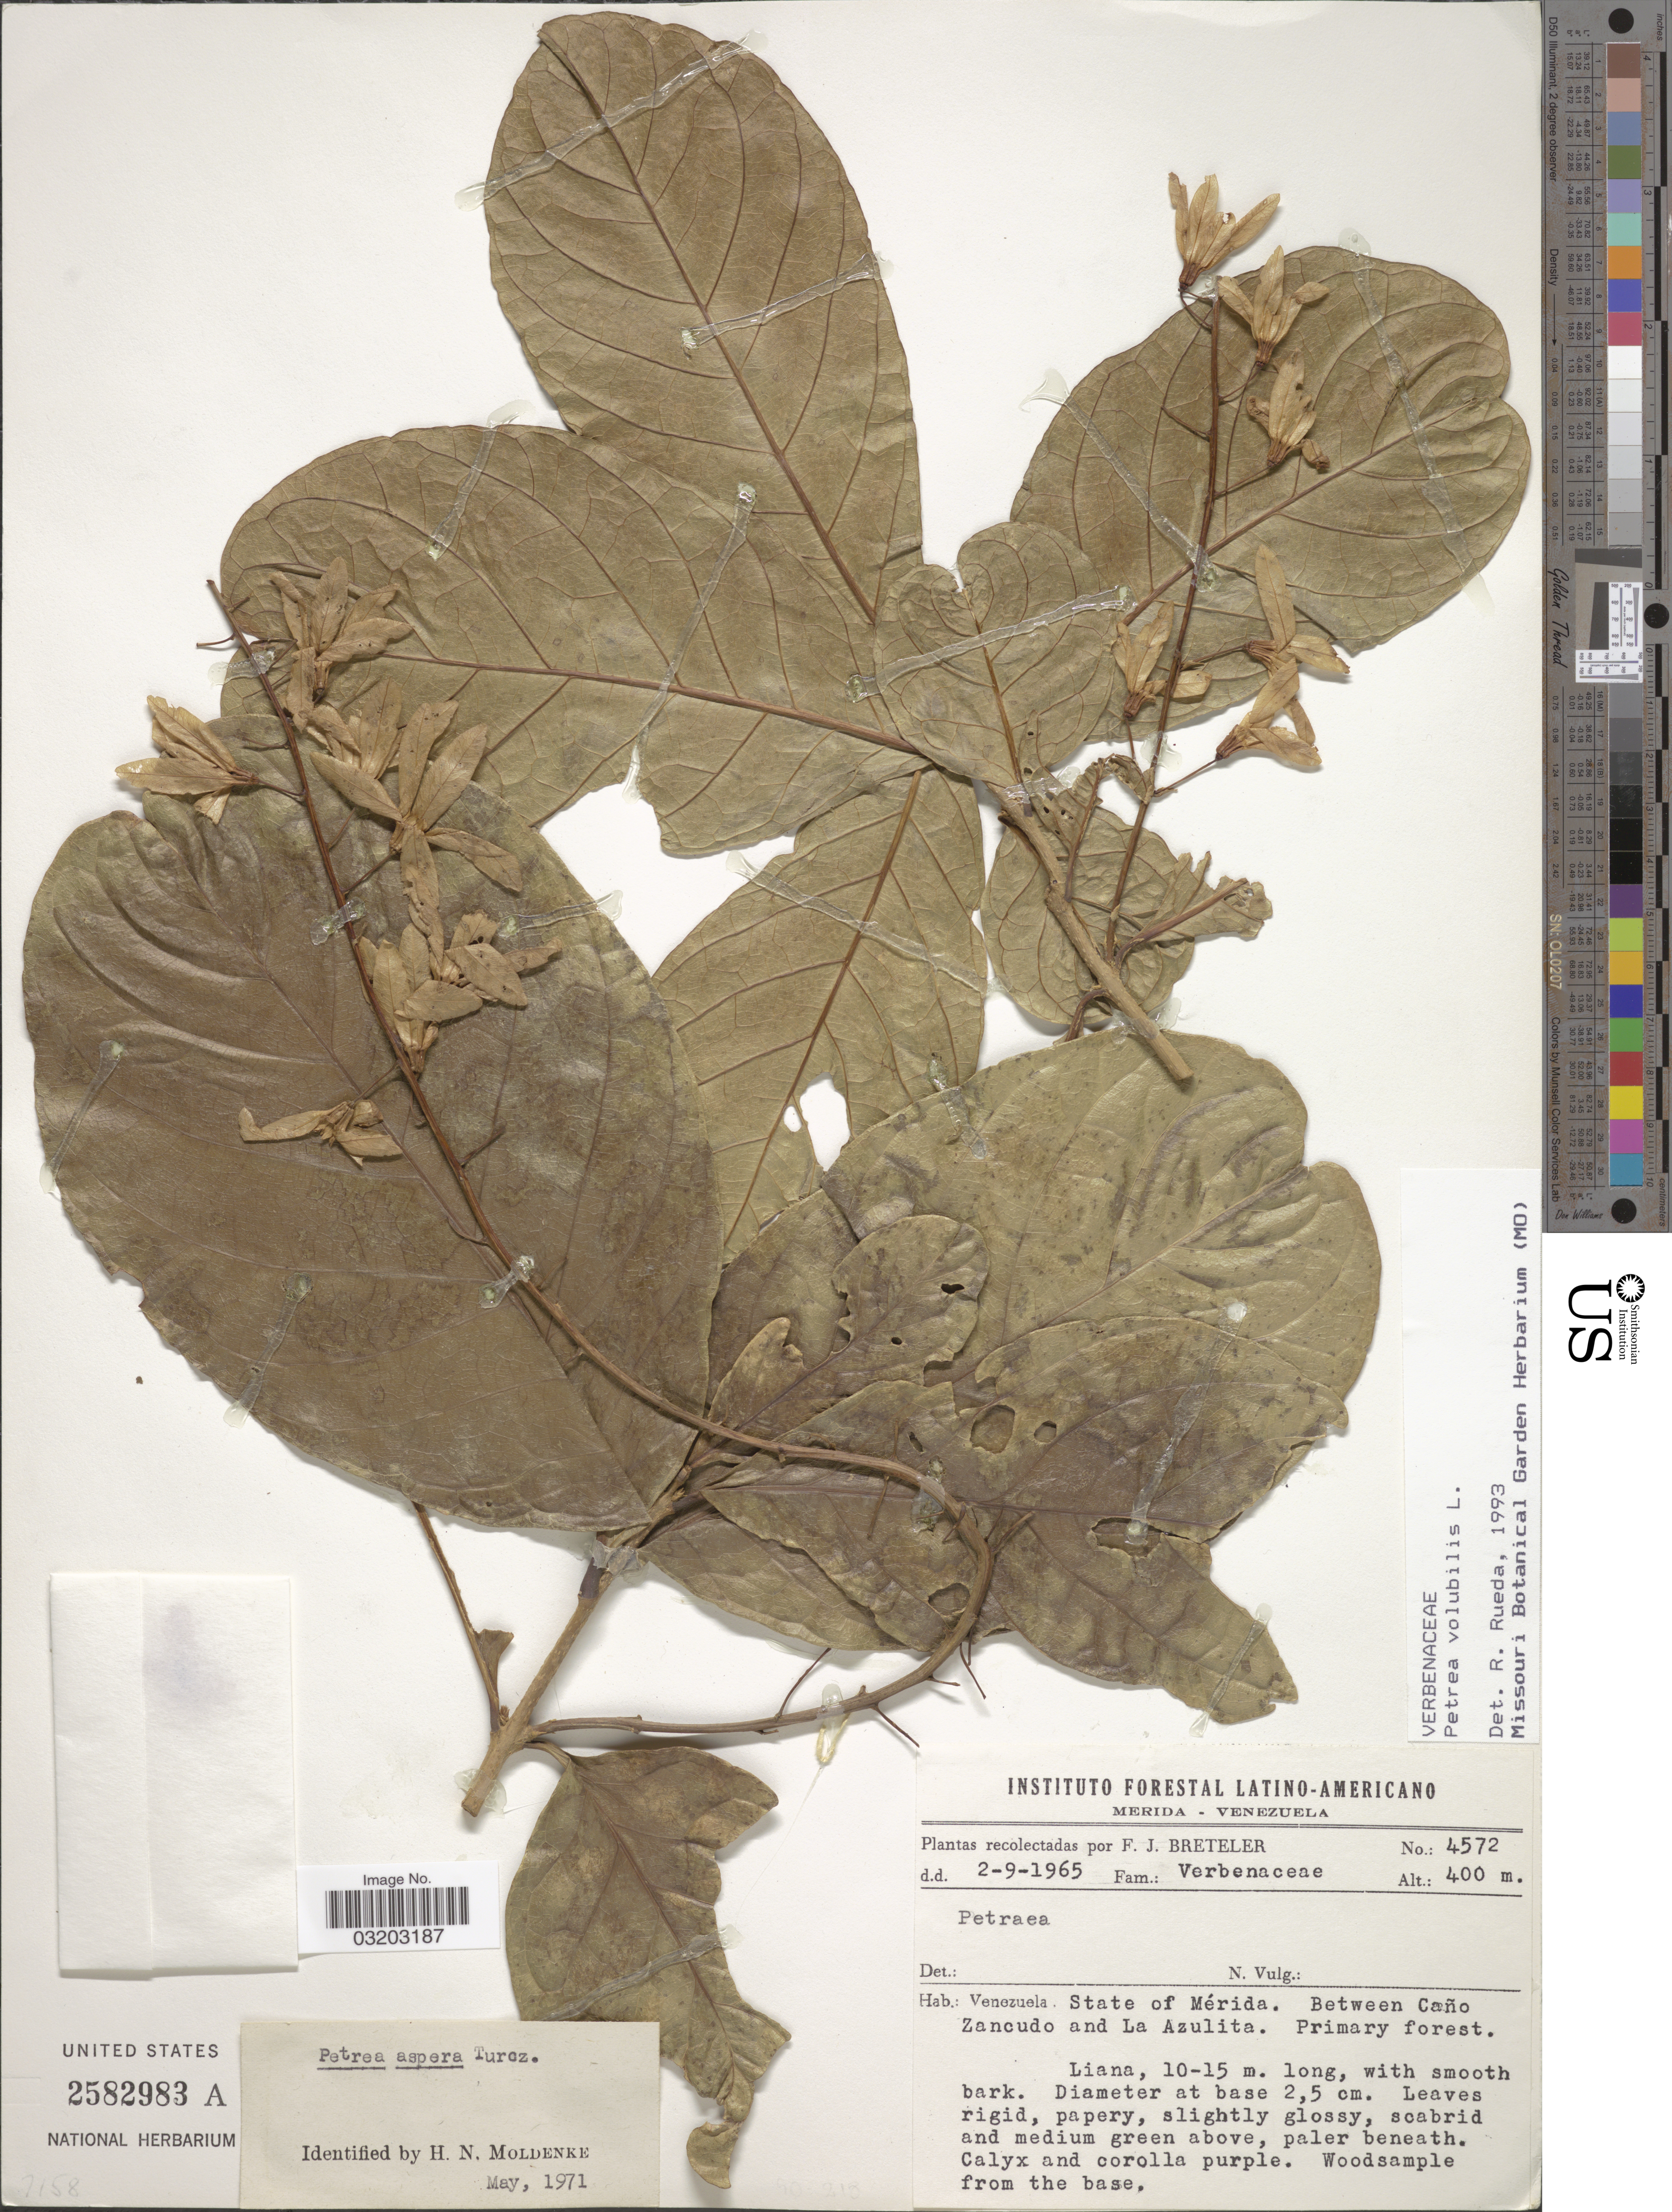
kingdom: Plantae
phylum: Tracheophyta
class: Magnoliopsida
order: Lamiales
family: Verbenaceae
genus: Petrea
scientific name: Petrea volubilis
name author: L.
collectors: F. J. Breteler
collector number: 4572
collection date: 1965-09-02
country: Venezuela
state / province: Mérida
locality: Between Caño Zancudo and La Azulita.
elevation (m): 400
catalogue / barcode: US 2582983A